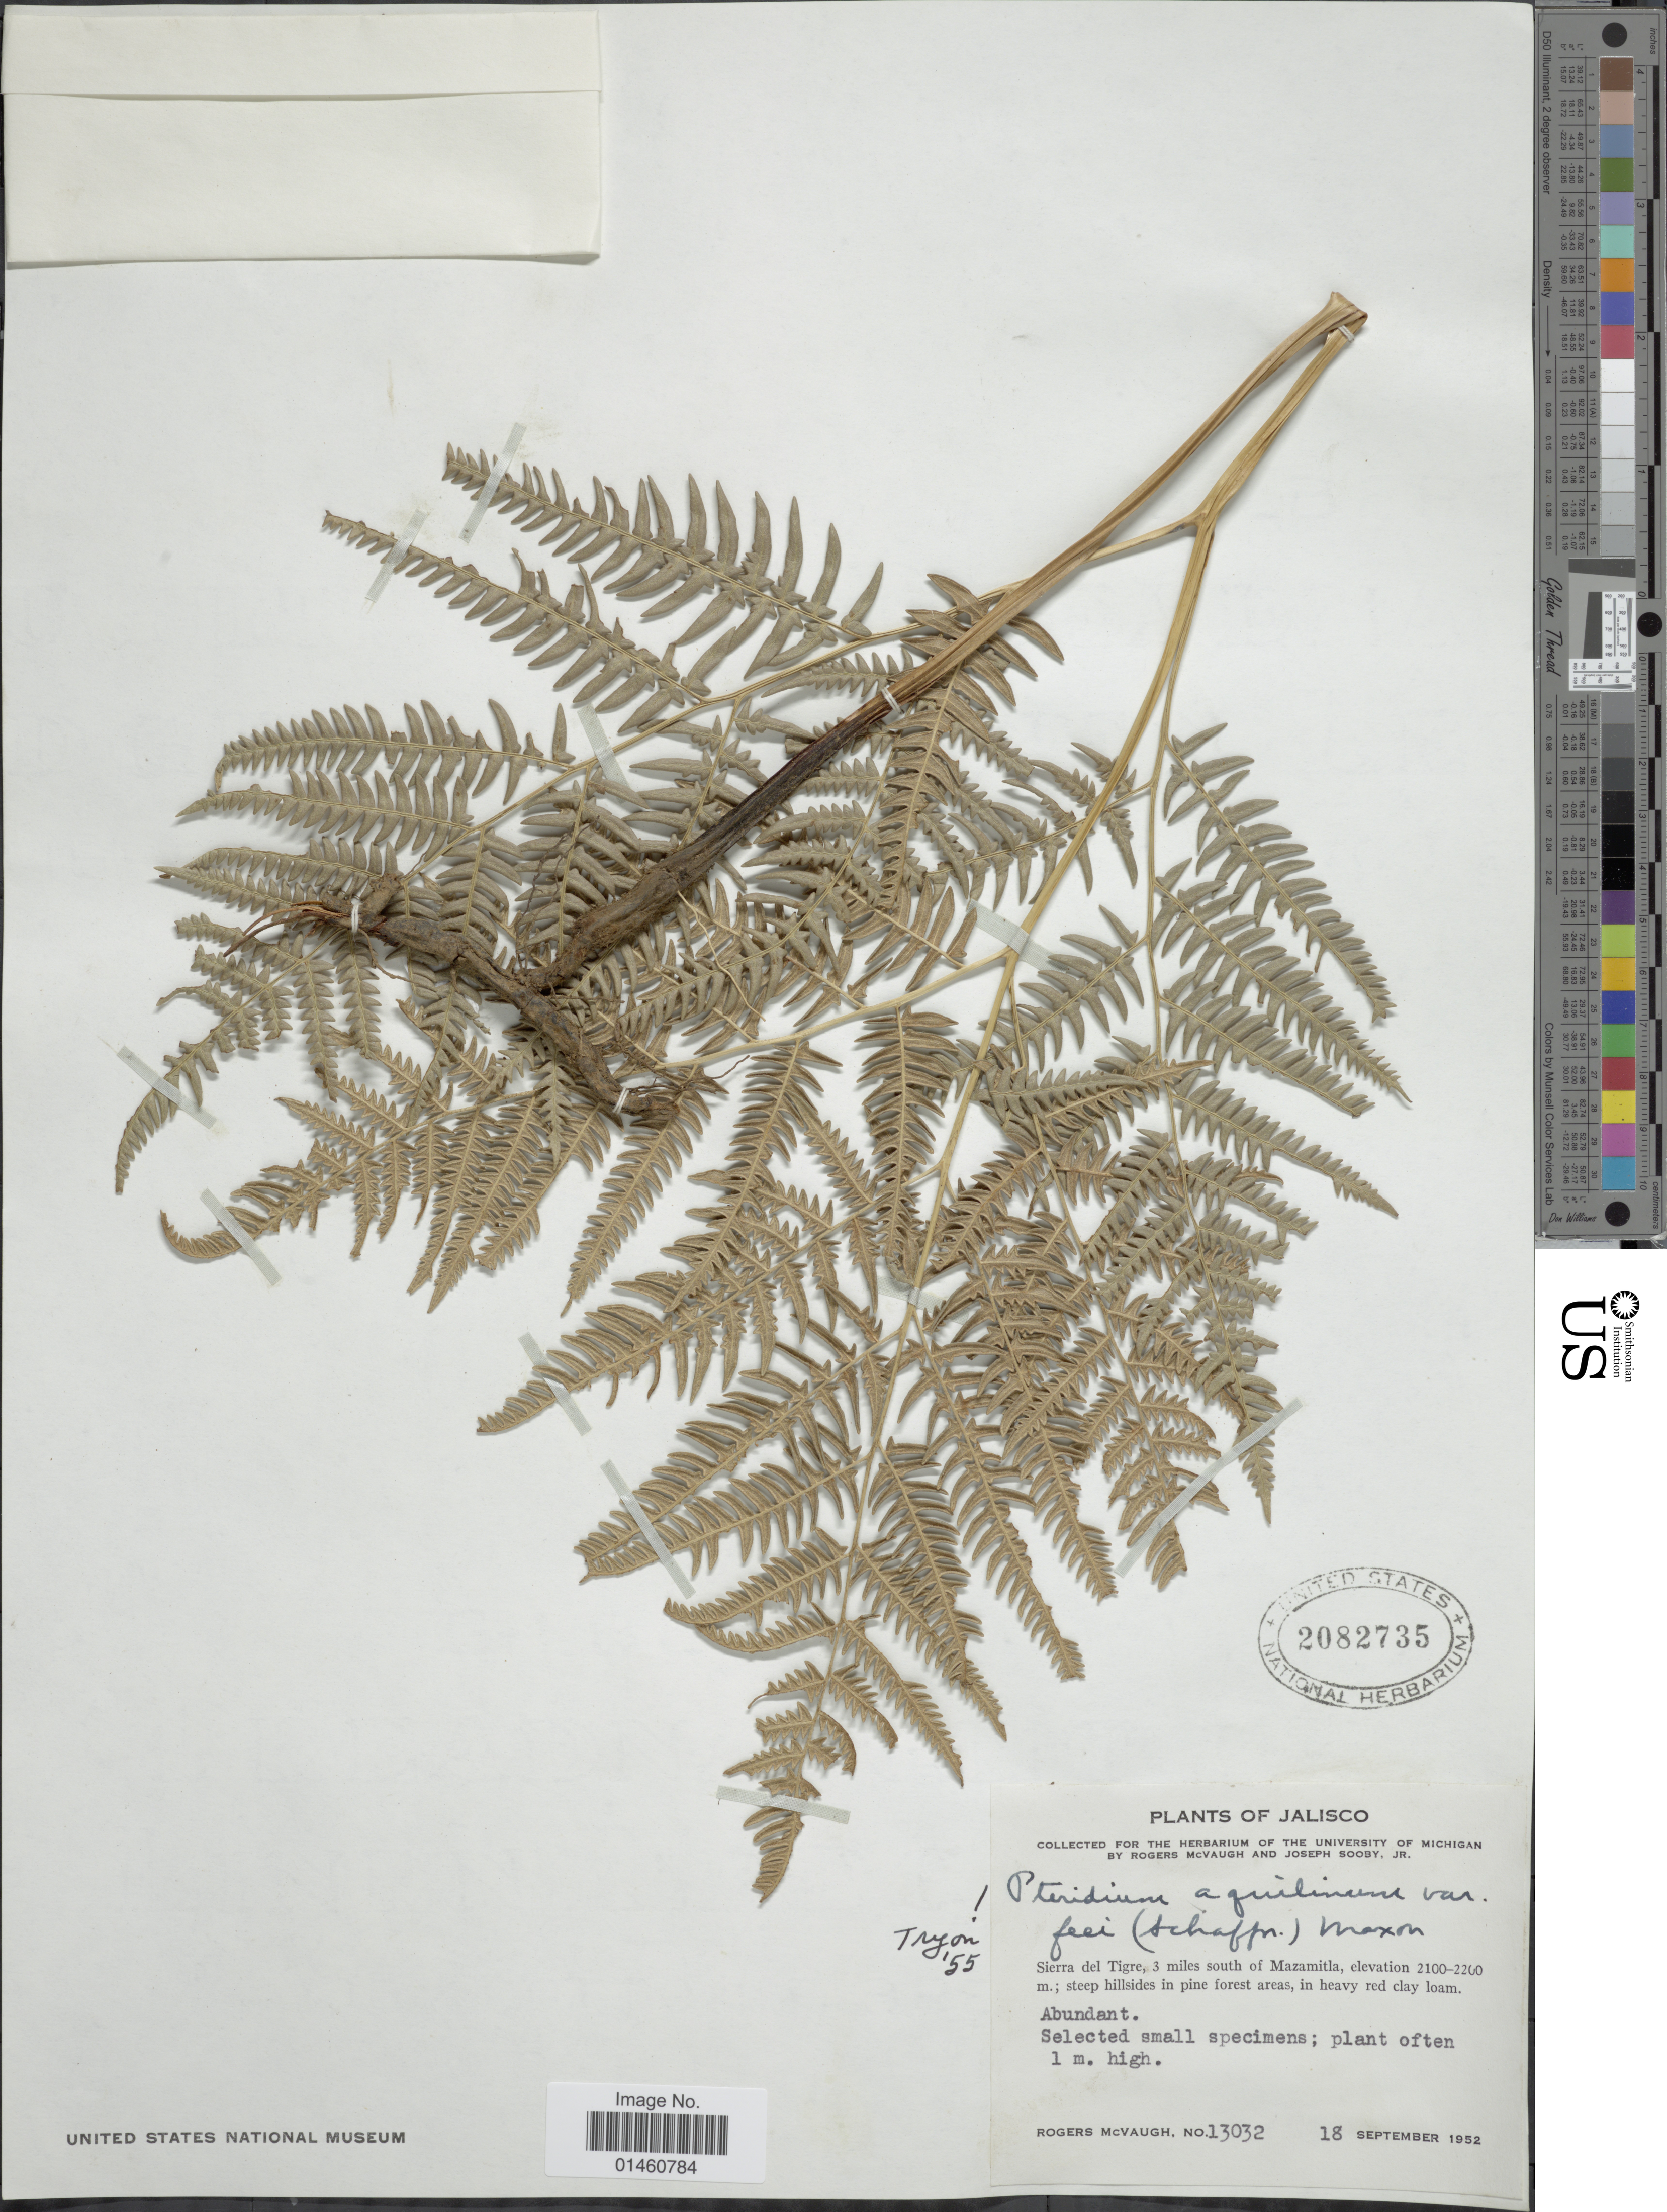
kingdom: Plantae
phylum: Tracheophyta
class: Polypodiopsida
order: Polypodiales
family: Dennstaedtiaceae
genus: Pteridium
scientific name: Pteridium aquilinum var. feei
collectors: R. McVaugh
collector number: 13032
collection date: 1952-09-18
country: Mexico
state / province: Jalisco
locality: Sierra del Tigre, 3 miles south of Mazamitla.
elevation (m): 2100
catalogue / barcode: US 2082735